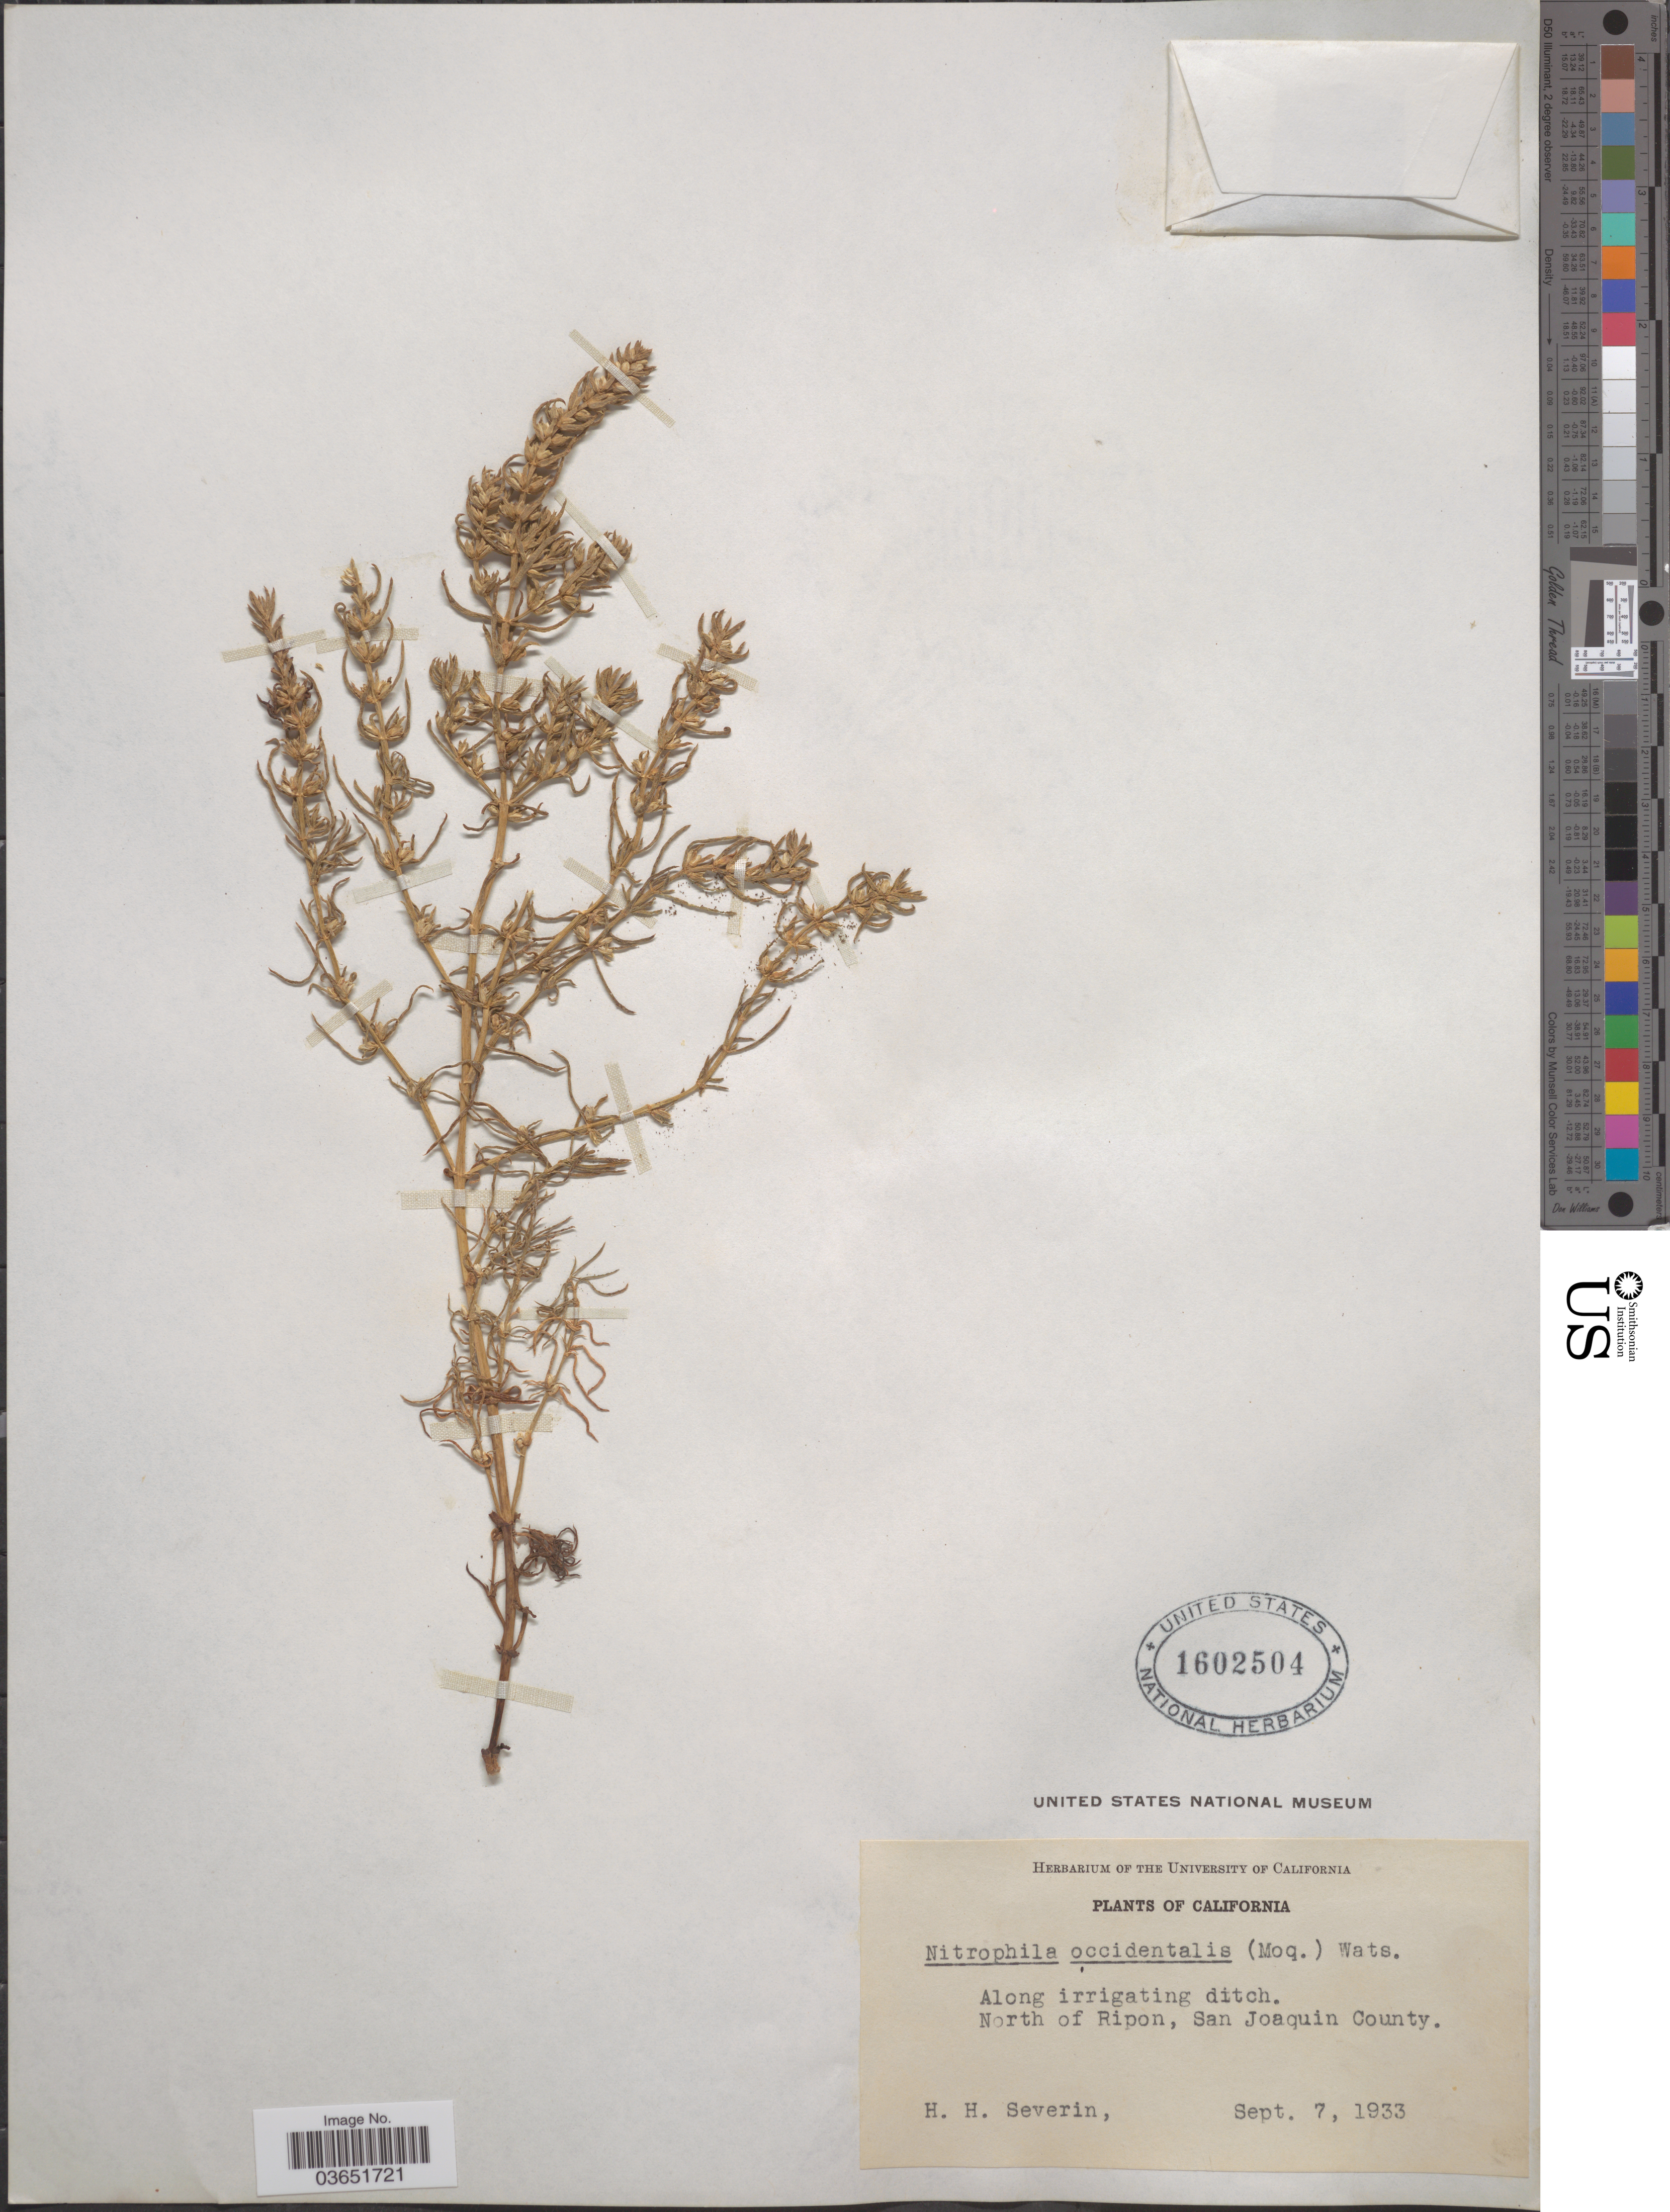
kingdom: Plantae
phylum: Tracheophyta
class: Magnoliopsida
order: Caryophyllales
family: Amaranthaceae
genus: Nitrophila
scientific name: Nitrophila occidentalis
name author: (Moq.) S. Watson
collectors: H. Severin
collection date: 1933-09-07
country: United States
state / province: California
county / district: San Joaquin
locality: Along irrigation ditch, North of Ripon, San Joaquin County.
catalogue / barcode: US 1602504